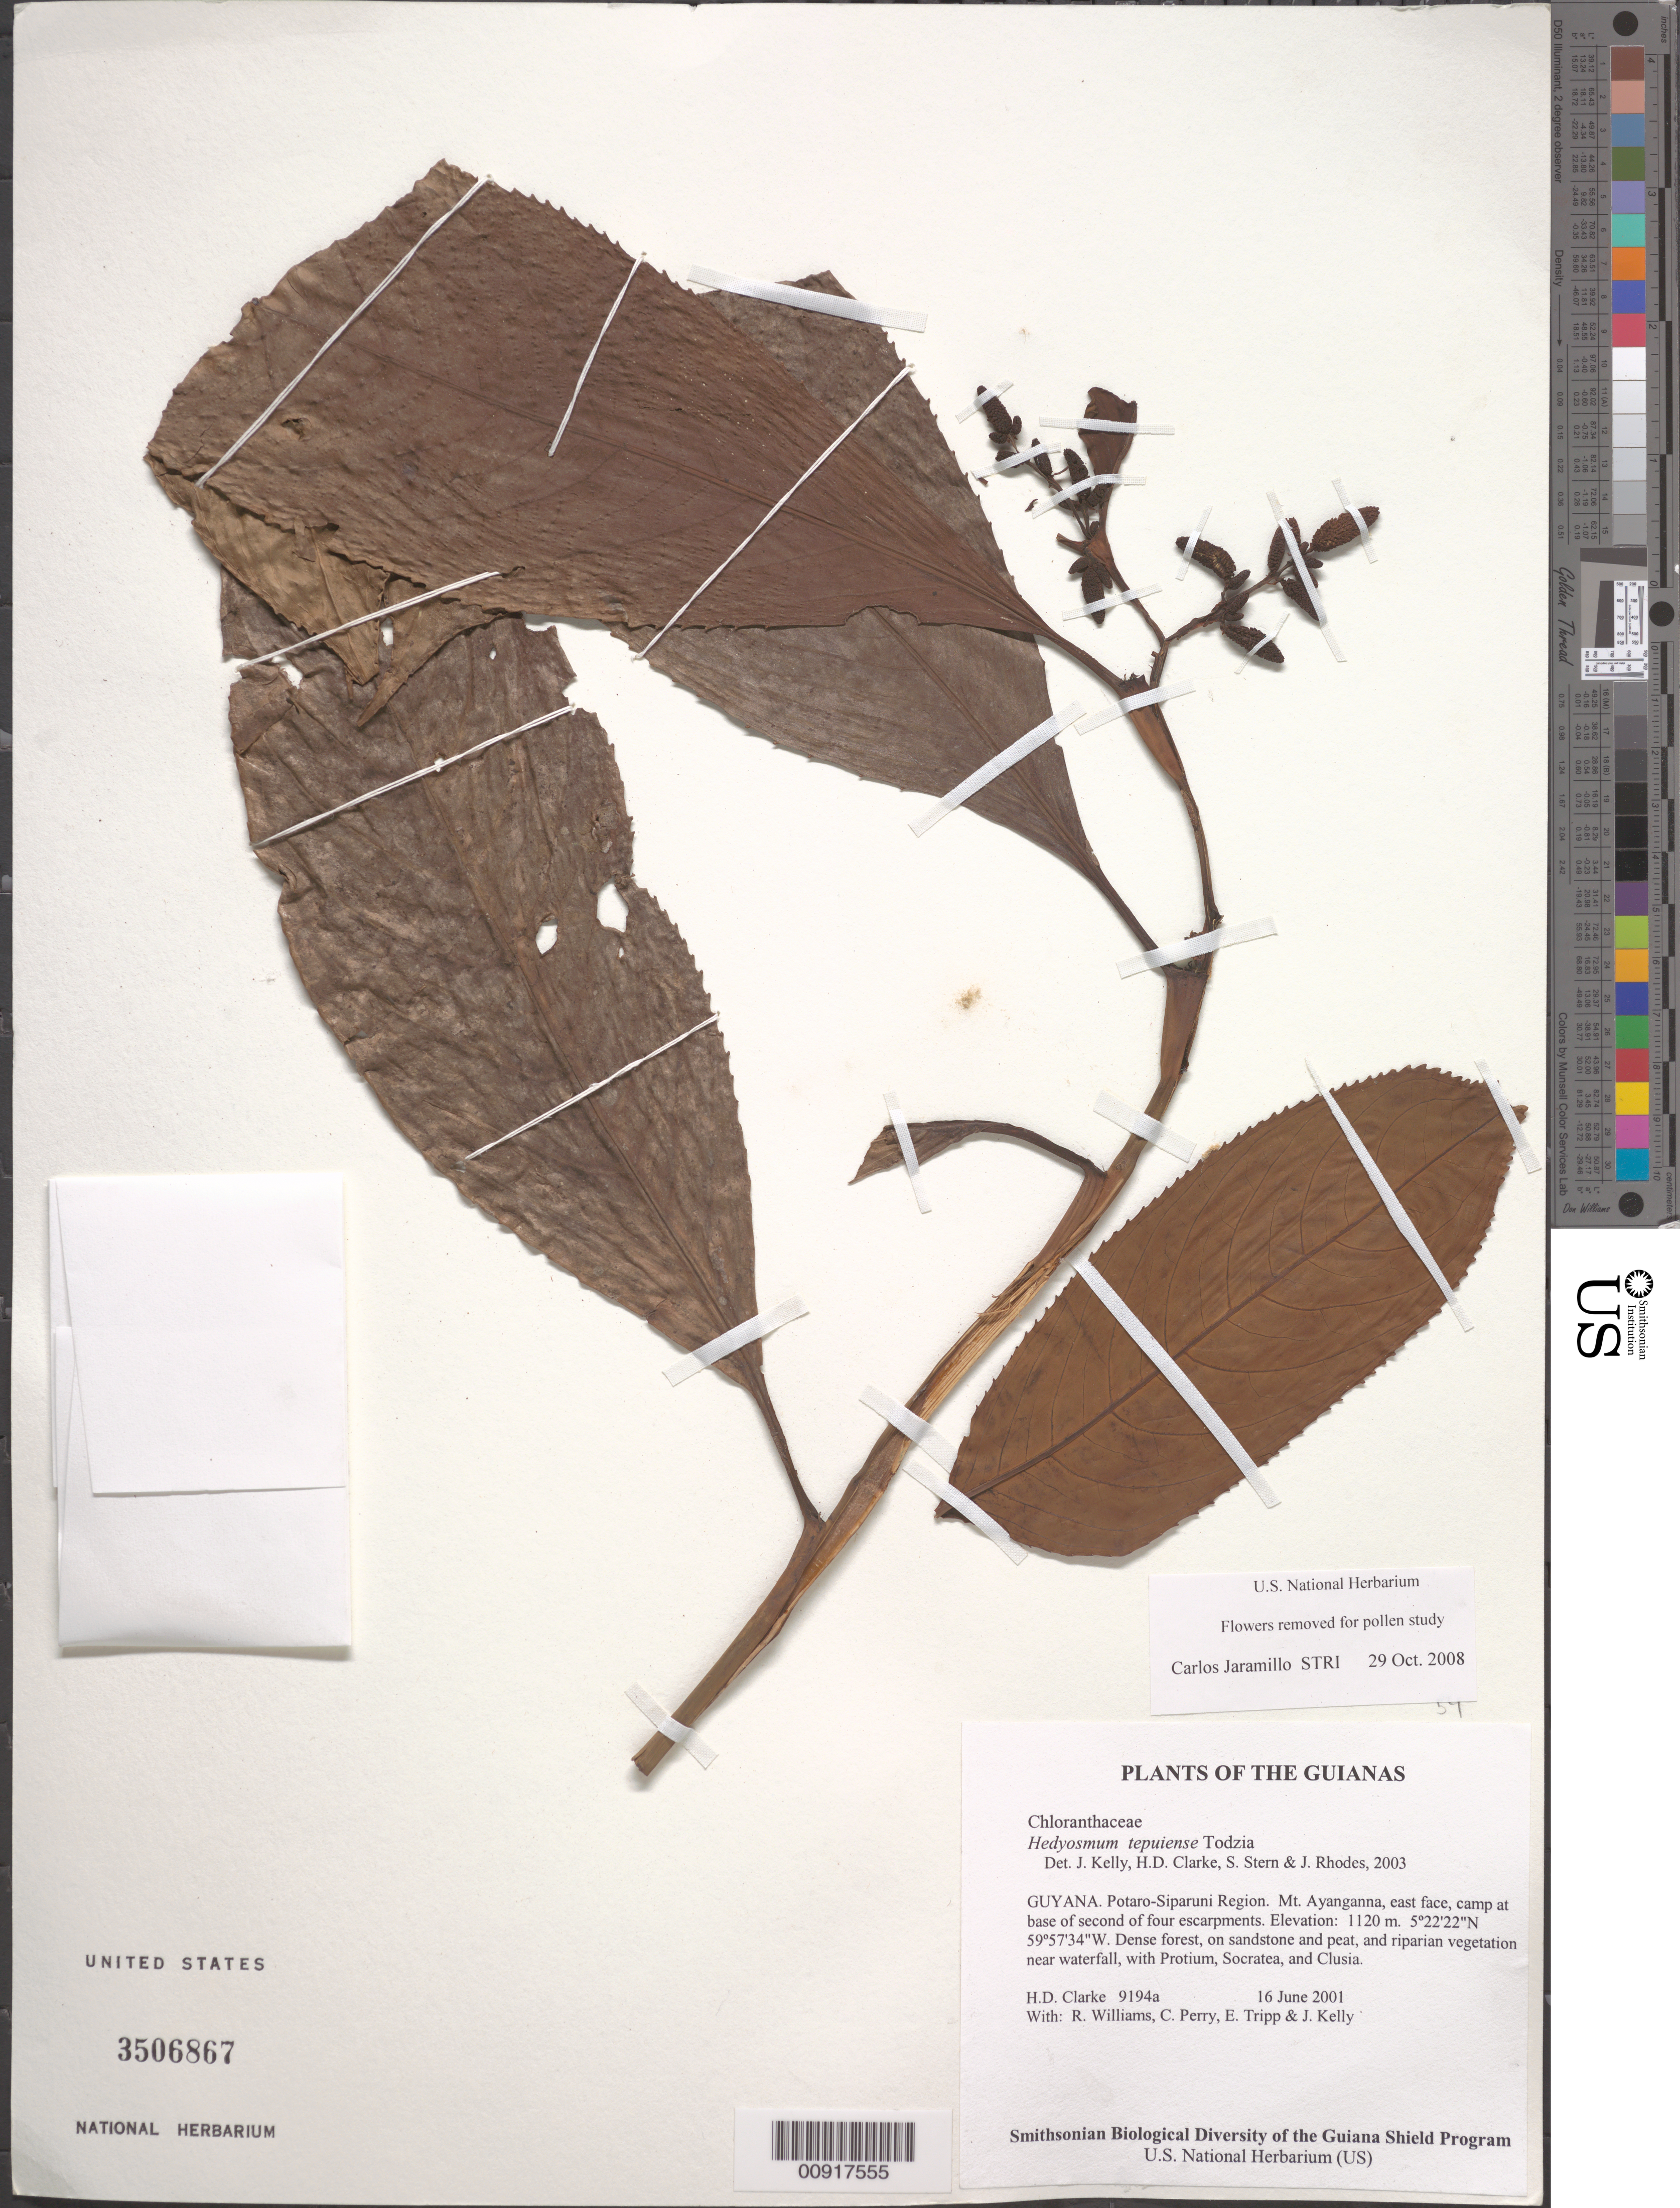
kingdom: Plantae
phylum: Tracheophyta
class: Magnoliopsida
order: Chloranthales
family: Chloranthaceae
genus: Hedyosmum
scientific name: Hedyosmum tepuiense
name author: Todzia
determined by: Clarke, H. D.; Rhodes, J.; Stern, S. R.; Kelly, J.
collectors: H. D. Clarke, R. Williams, C. Perry, E. Tripp & J. Kelly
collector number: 9194 a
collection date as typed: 16 June 2001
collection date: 2001-06-16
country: Guyana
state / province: Potaro-Siparuni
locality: Mt. Ayanganna, east face, camp at base of second of four escarpments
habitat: Dense forest, on sandstone and peat, and riparian vegetation near waterfall, with Protium, Socratea, and Clusia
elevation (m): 1120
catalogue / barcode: US 3506867